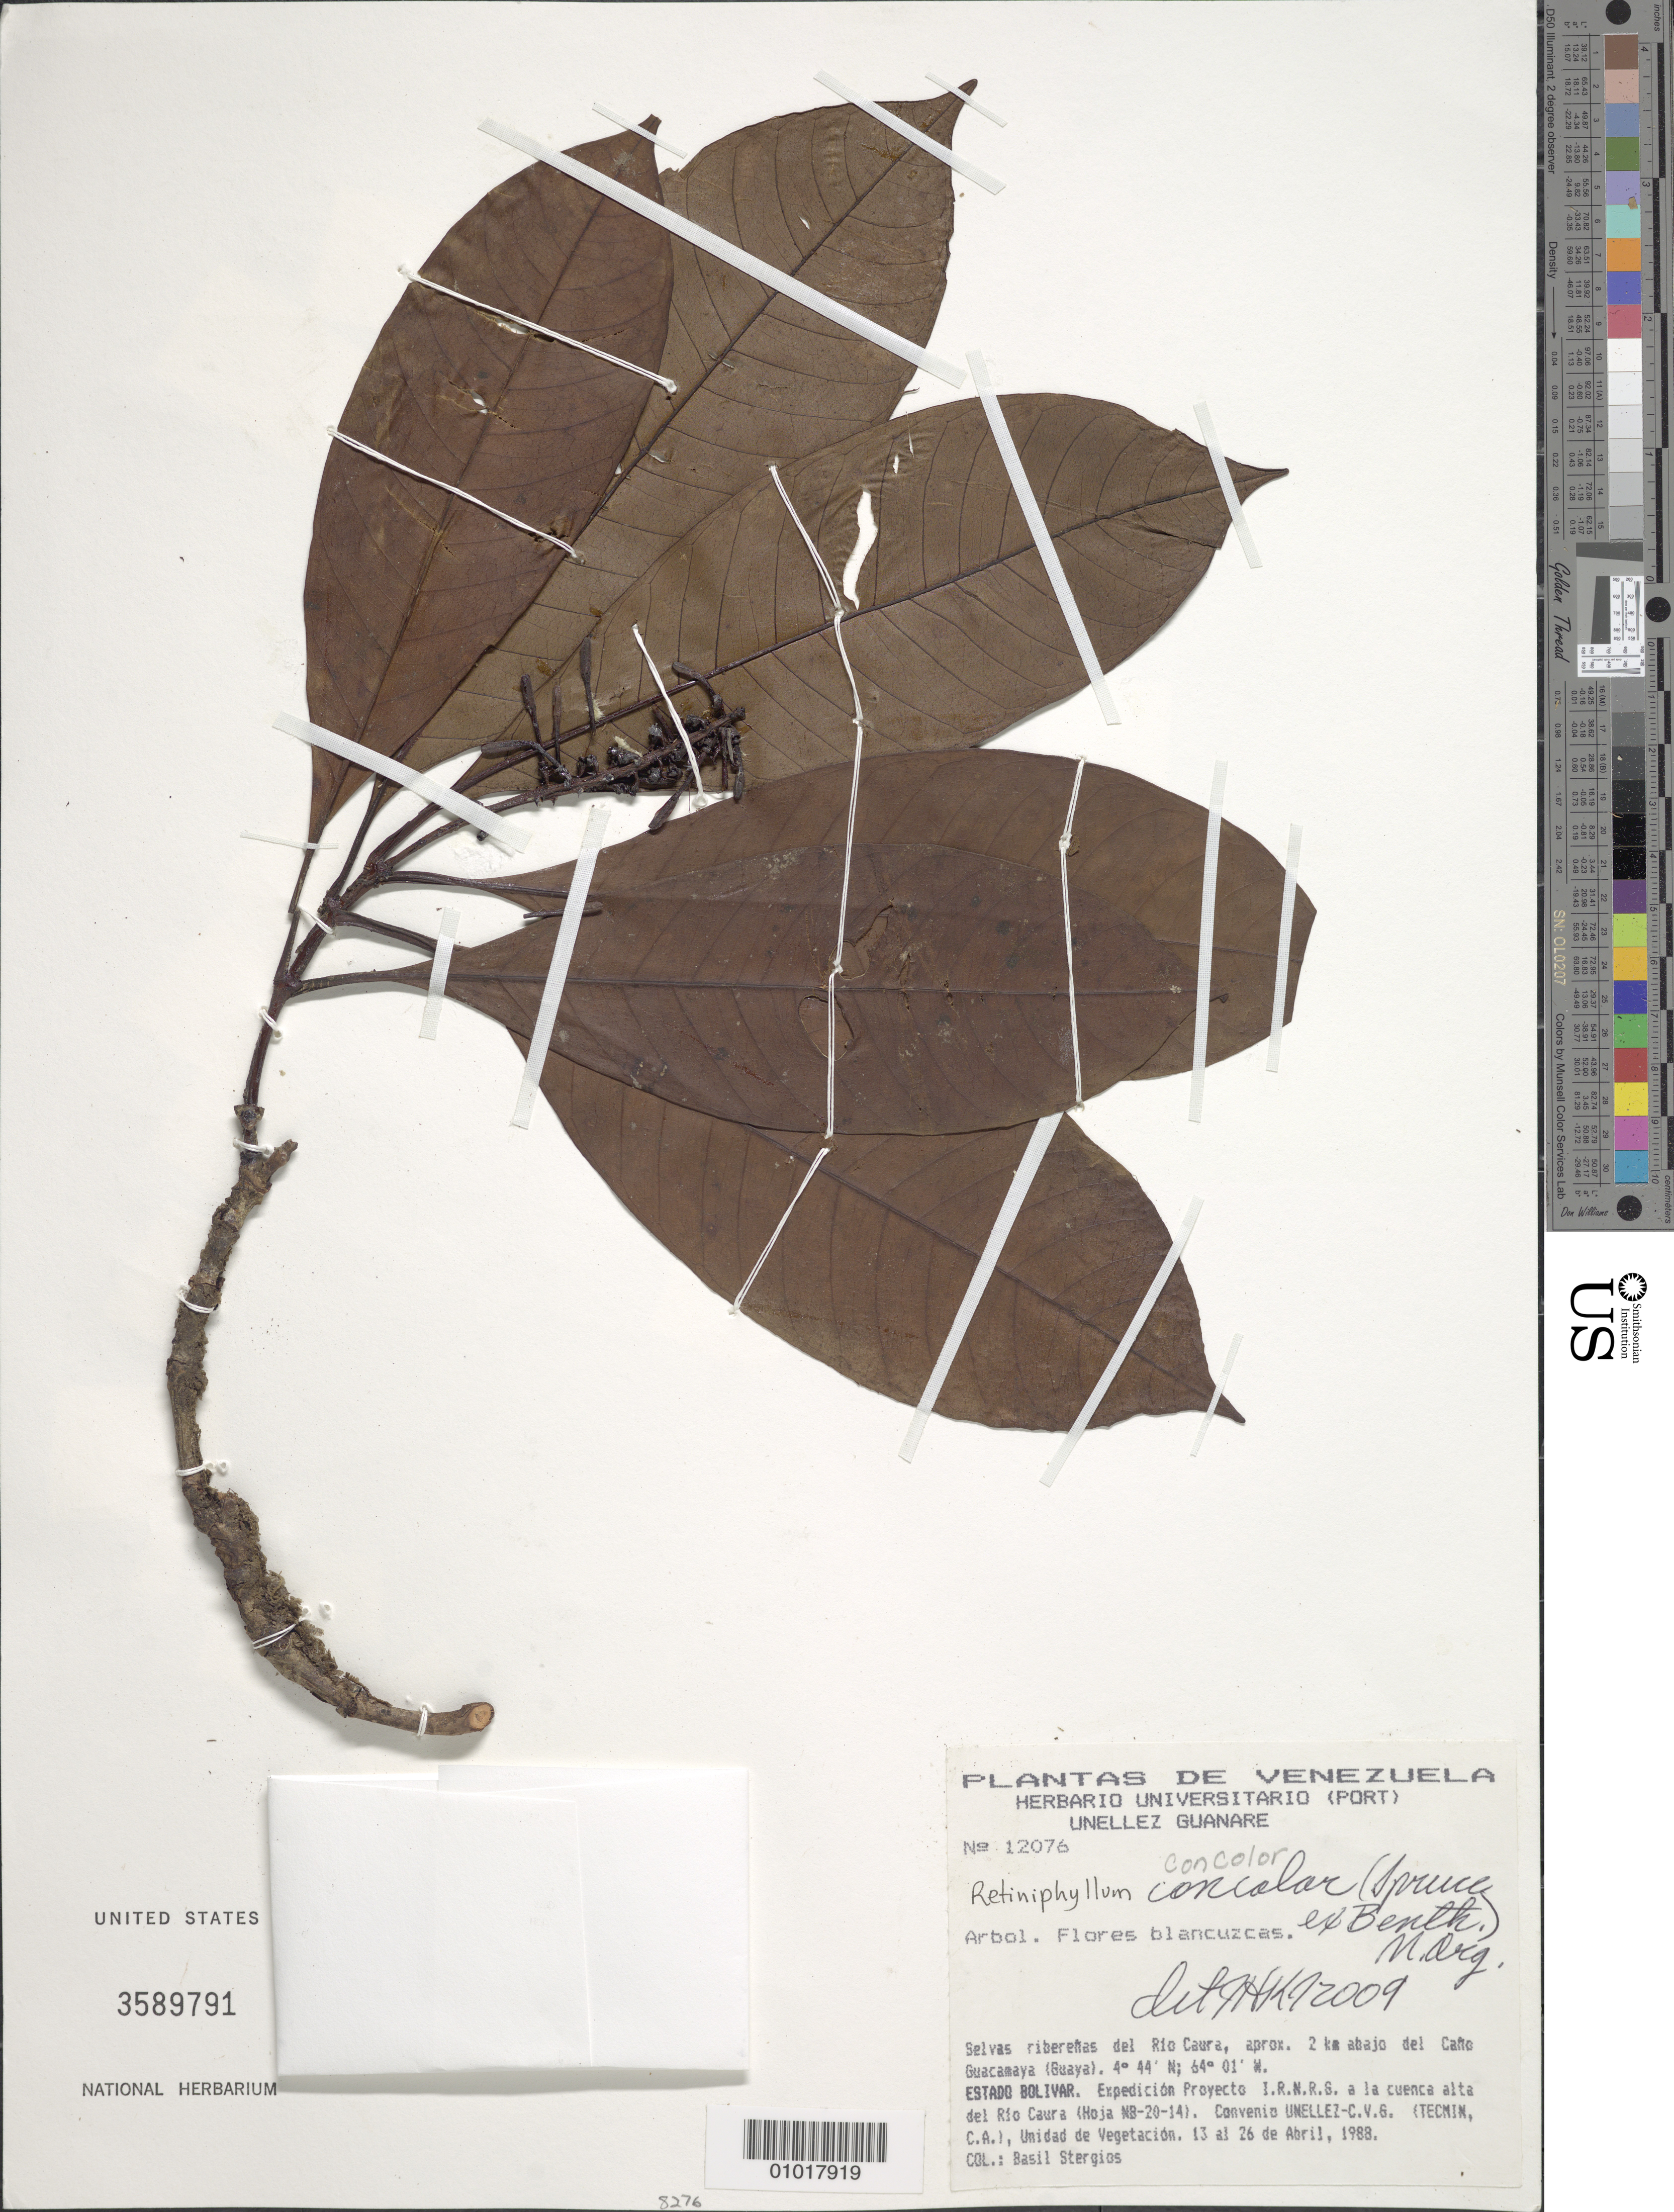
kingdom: Plantae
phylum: Tracheophyta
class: Magnoliopsida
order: Gentianales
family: Rubiaceae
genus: Retiniphyllum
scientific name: Retiniphyllum concolor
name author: (Spruce ex Benth.) Müll. Arg.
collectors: B. G. Stergios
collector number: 12076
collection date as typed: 13-Apr-88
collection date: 1988-04-13/1988-04-26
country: Venezuela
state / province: Bolívar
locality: Rio Caura, aprox. 2 km abajo del Cano Guacamaya (Guaya)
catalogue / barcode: US 3589791